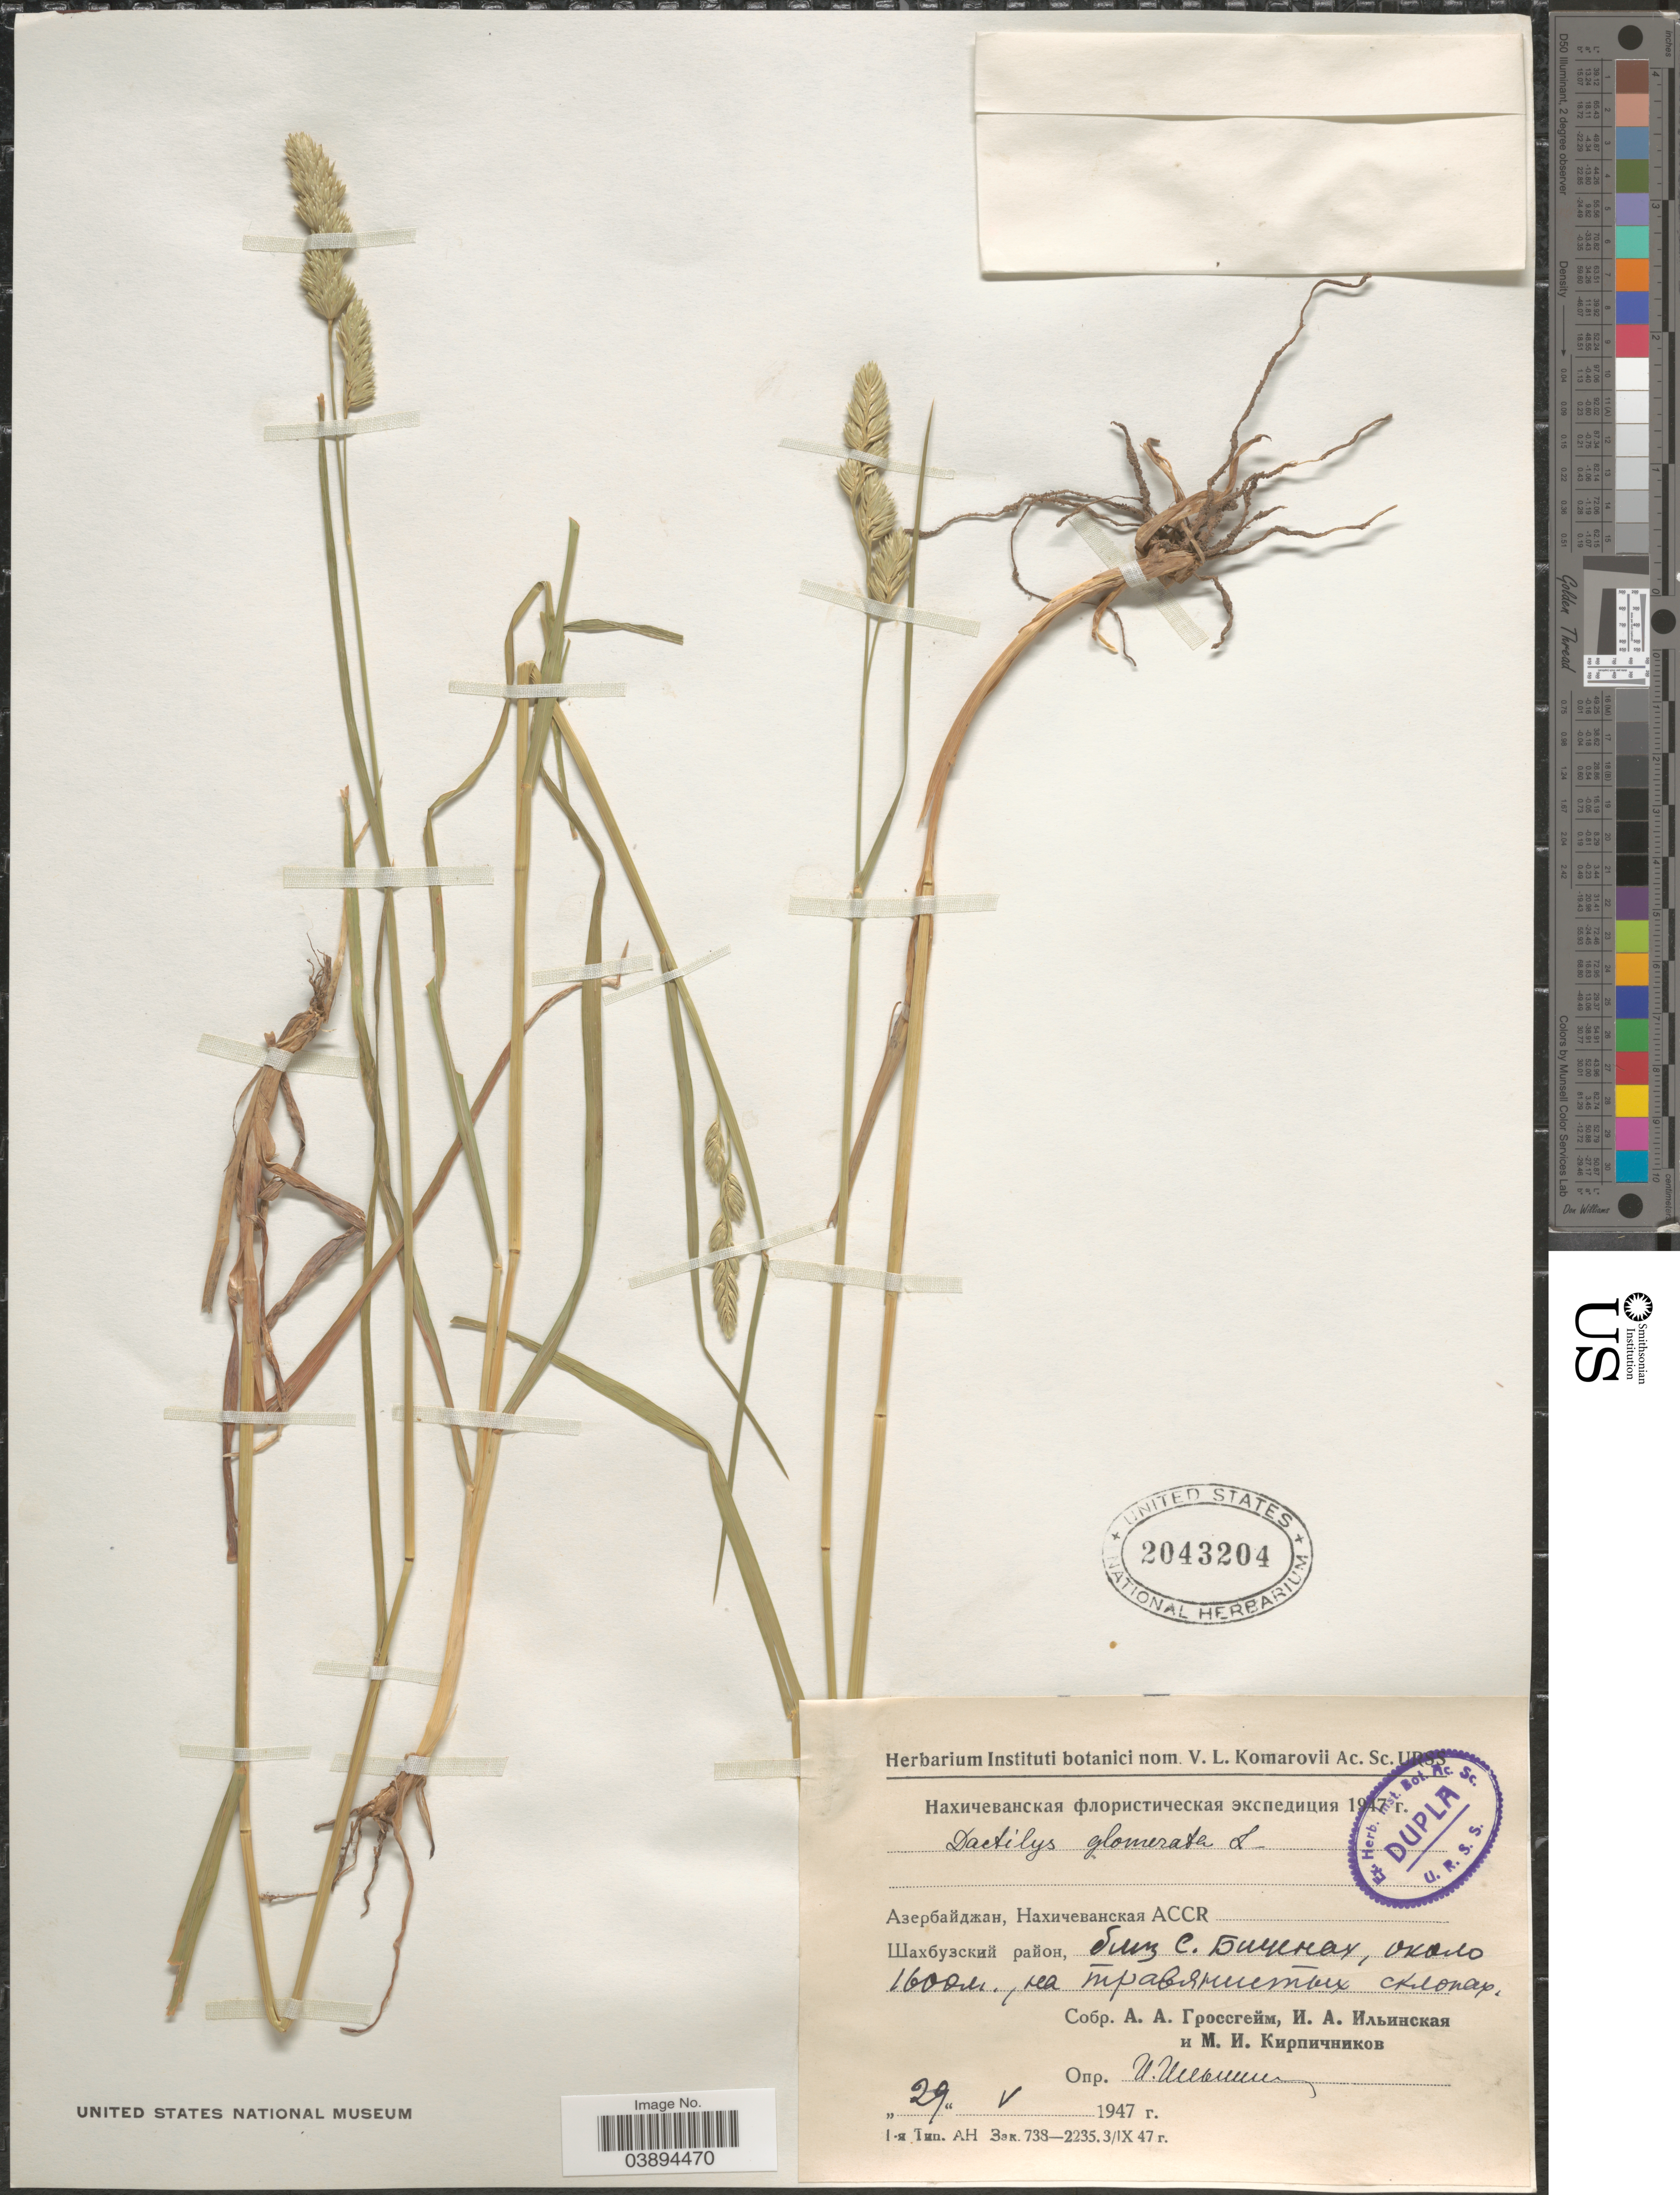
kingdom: Plantae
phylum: Tracheophyta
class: Liliopsida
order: Poales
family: Poaceae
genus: Dactylis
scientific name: Dactylis glomerata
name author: L.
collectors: A. Grossgeim, I. Ilinskaya & M. Kirpichnikov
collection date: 1947-05-29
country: Azerbaijan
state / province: Nakhchivan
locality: District Shakhbuz, near village Bichenakh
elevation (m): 1600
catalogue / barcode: US 2043204